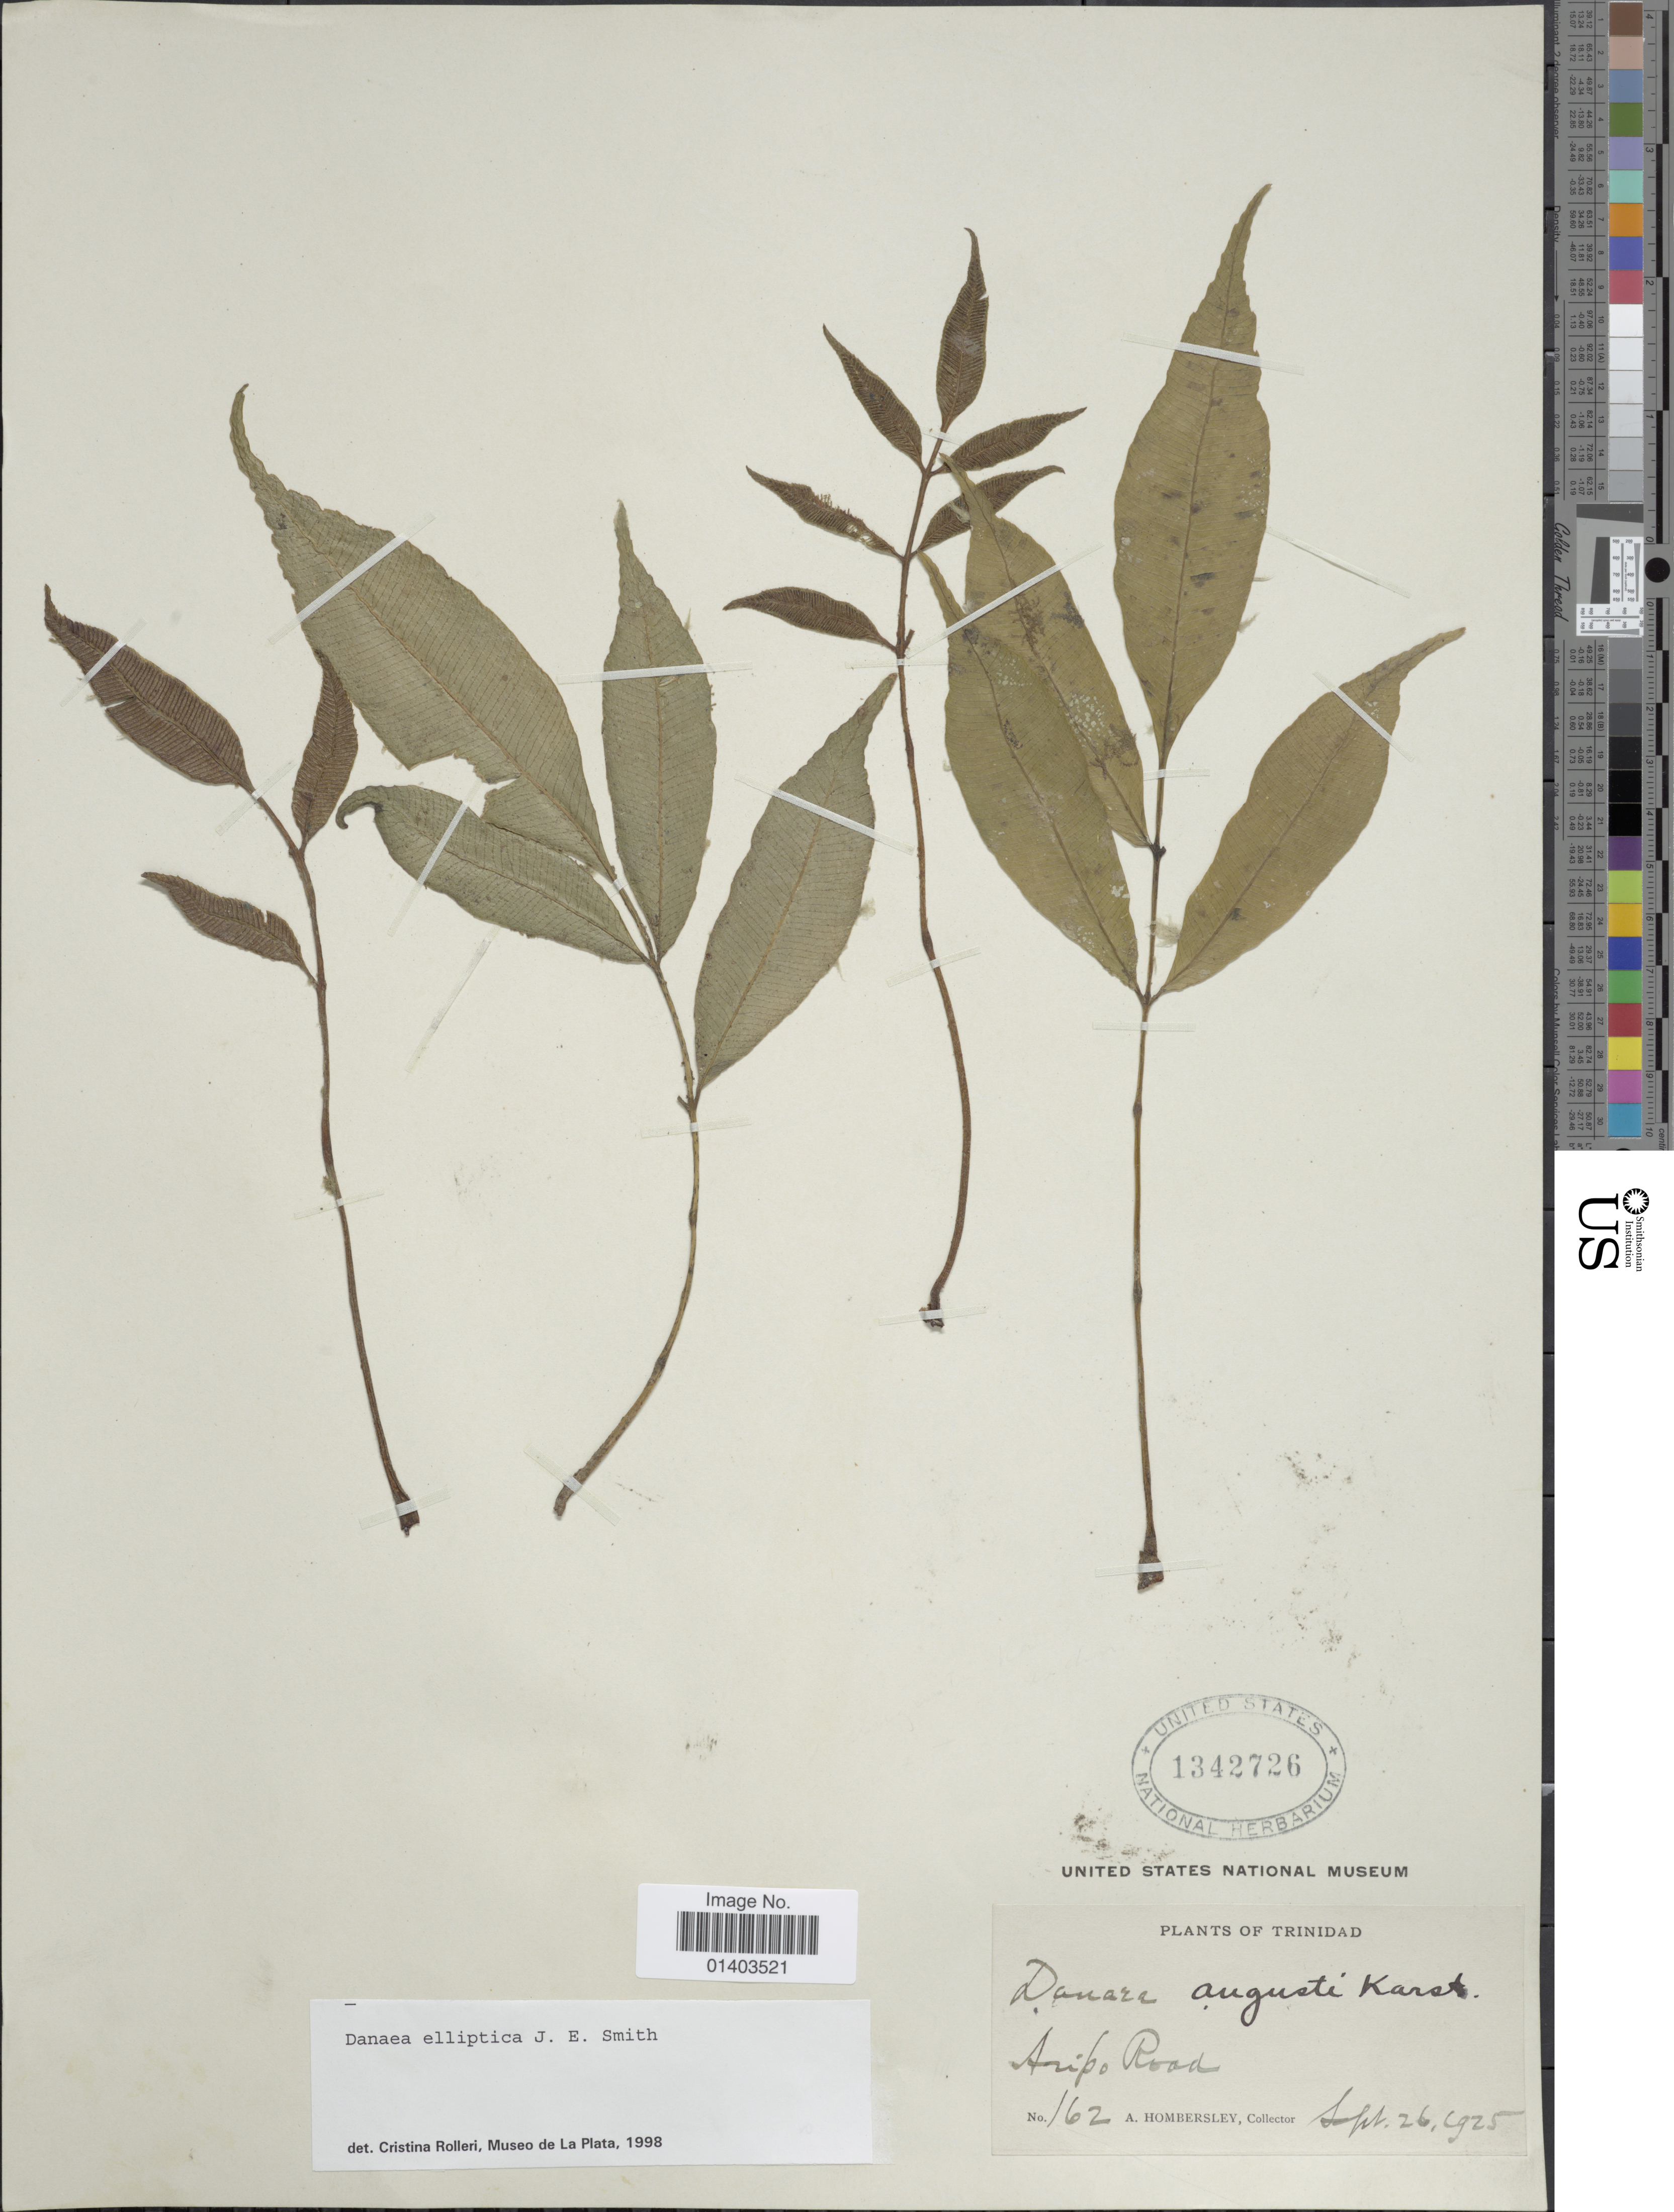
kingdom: Plantae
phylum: Tracheophyta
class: Polypodiopsida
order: Marattiales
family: Marattiaceae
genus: Danaea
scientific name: Danaea elliptica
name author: Sm.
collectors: A. Hombersley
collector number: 162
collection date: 1925-09-26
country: Trinidad and Tobago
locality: Trinidad, Aripo Road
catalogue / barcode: US 1342726